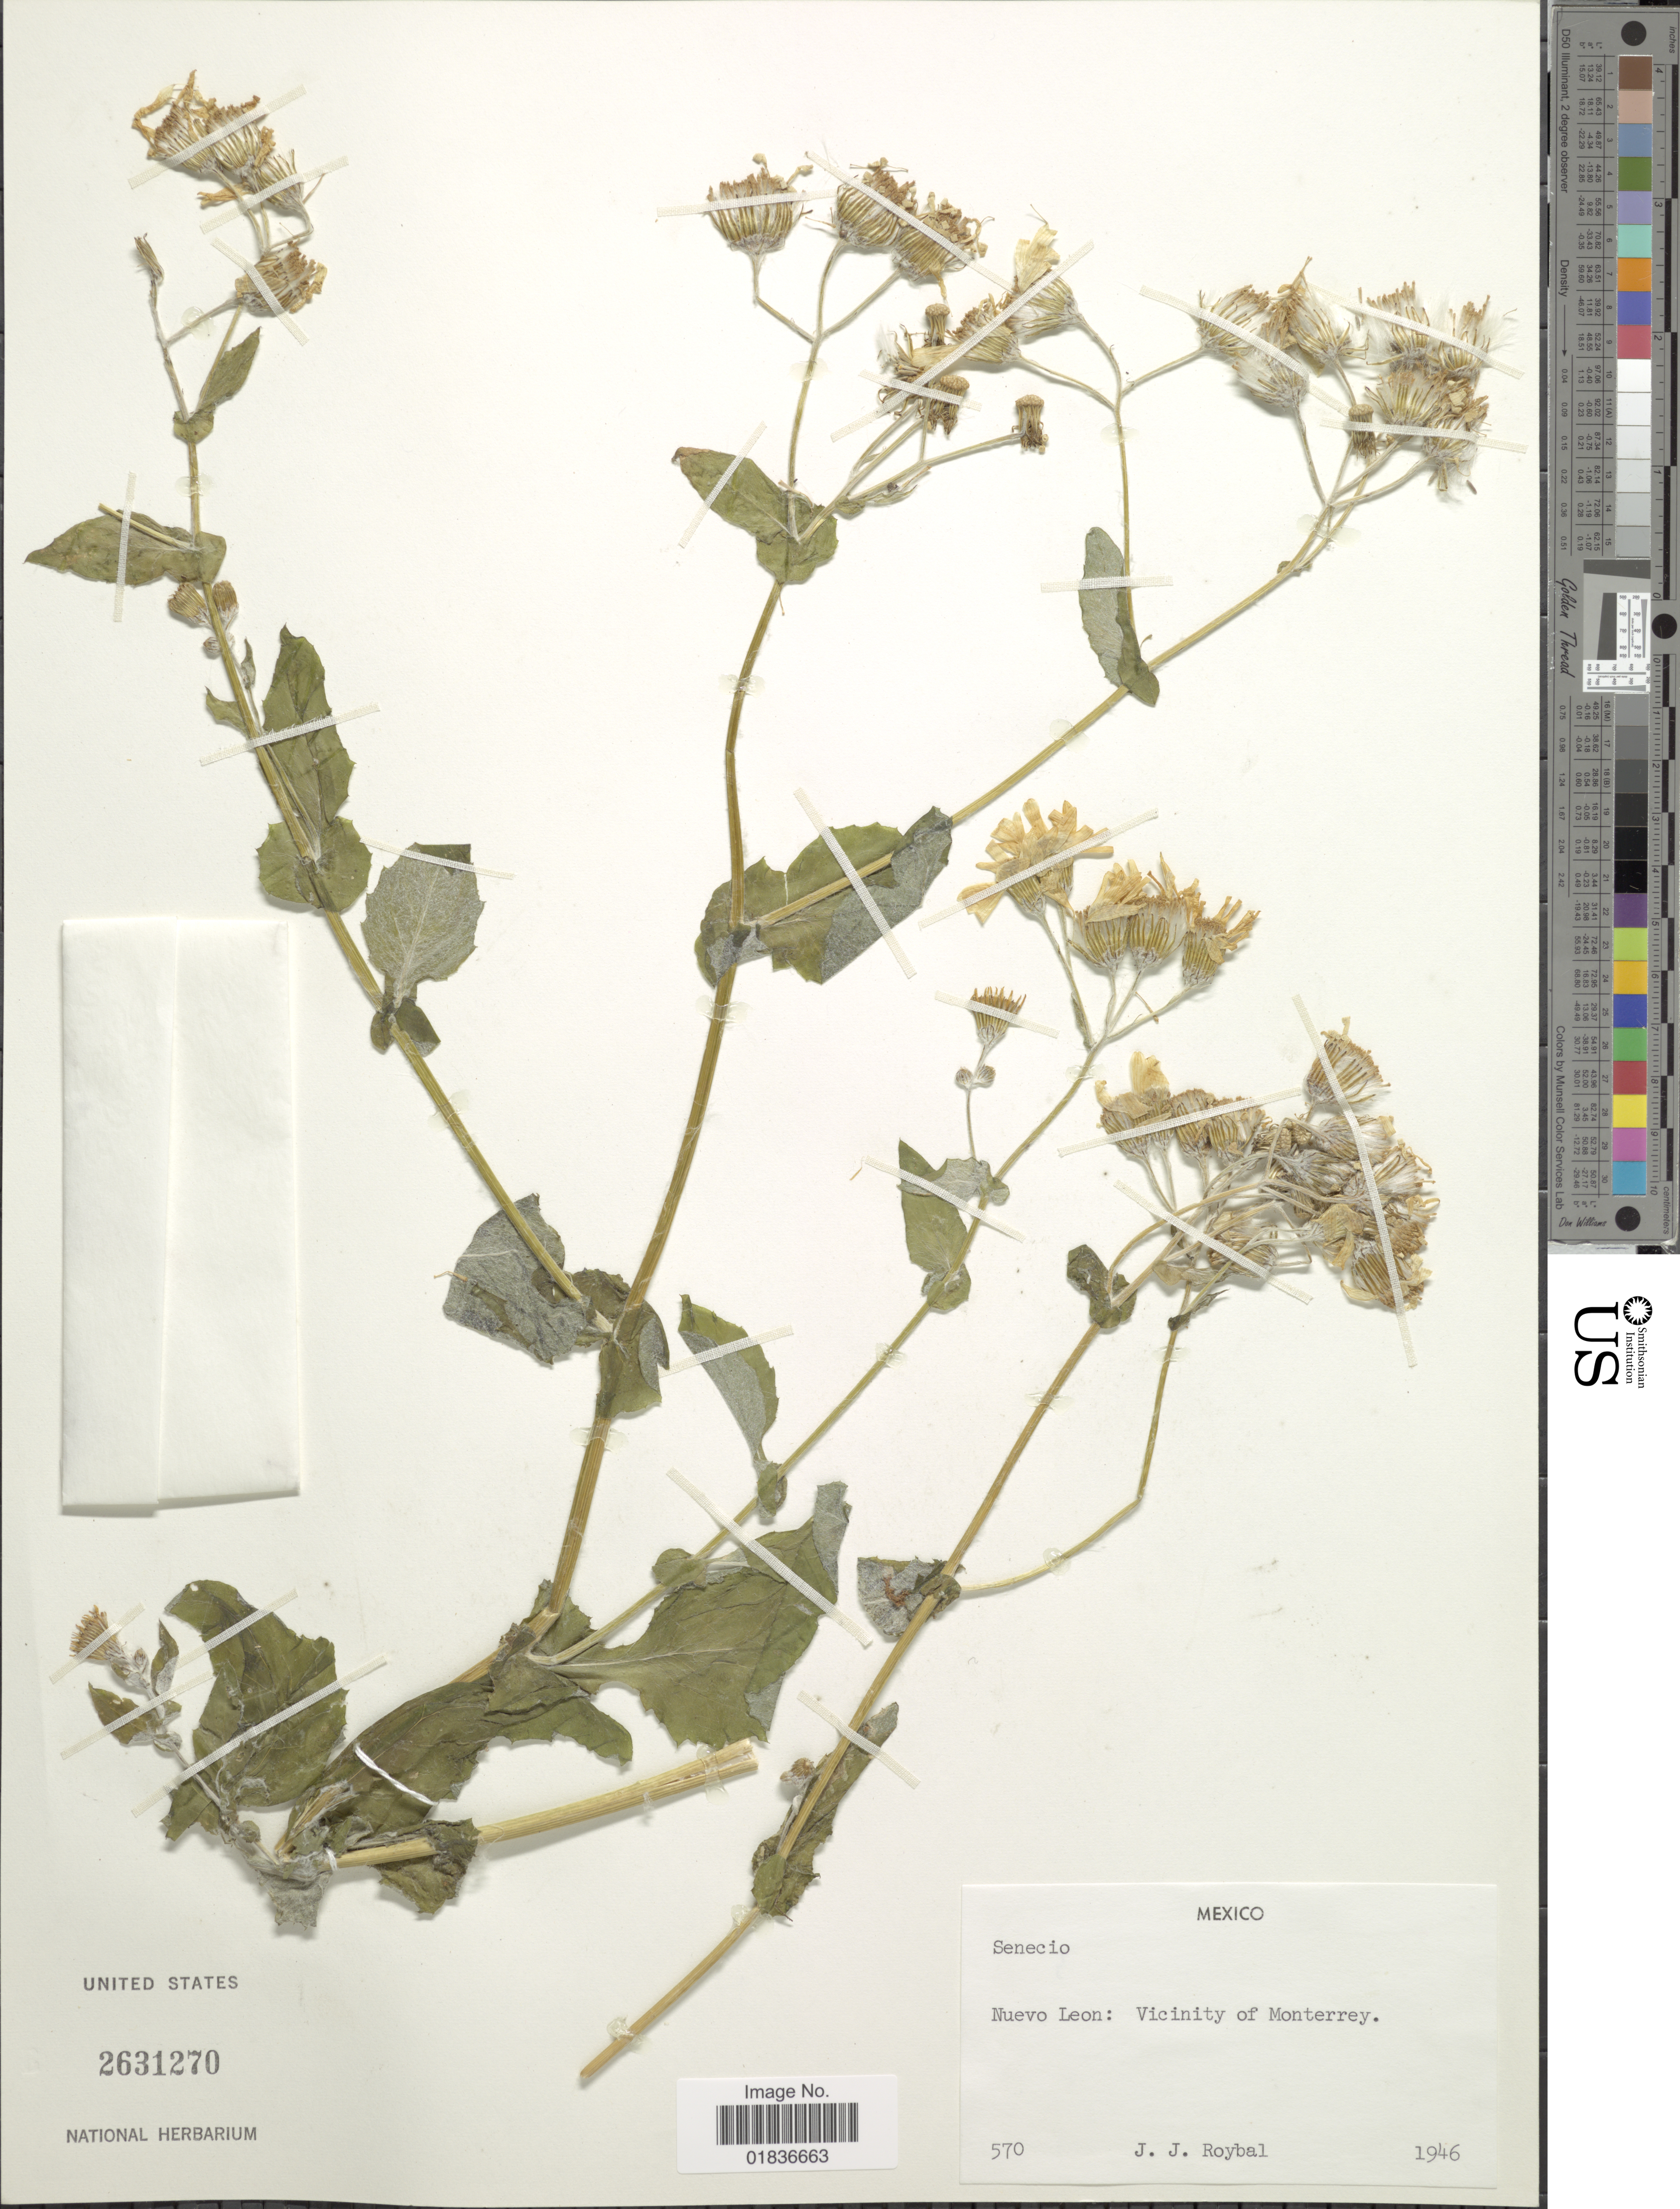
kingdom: Plantae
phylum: Tracheophyta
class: Magnoliopsida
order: Asterales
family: Asteraceae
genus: Senecio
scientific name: Senecio sp.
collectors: J. J. Roybal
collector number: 570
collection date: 1946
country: Mexico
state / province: Nuevo León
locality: Nuevo León: Vicinity of Monterrey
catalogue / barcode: US 2631270